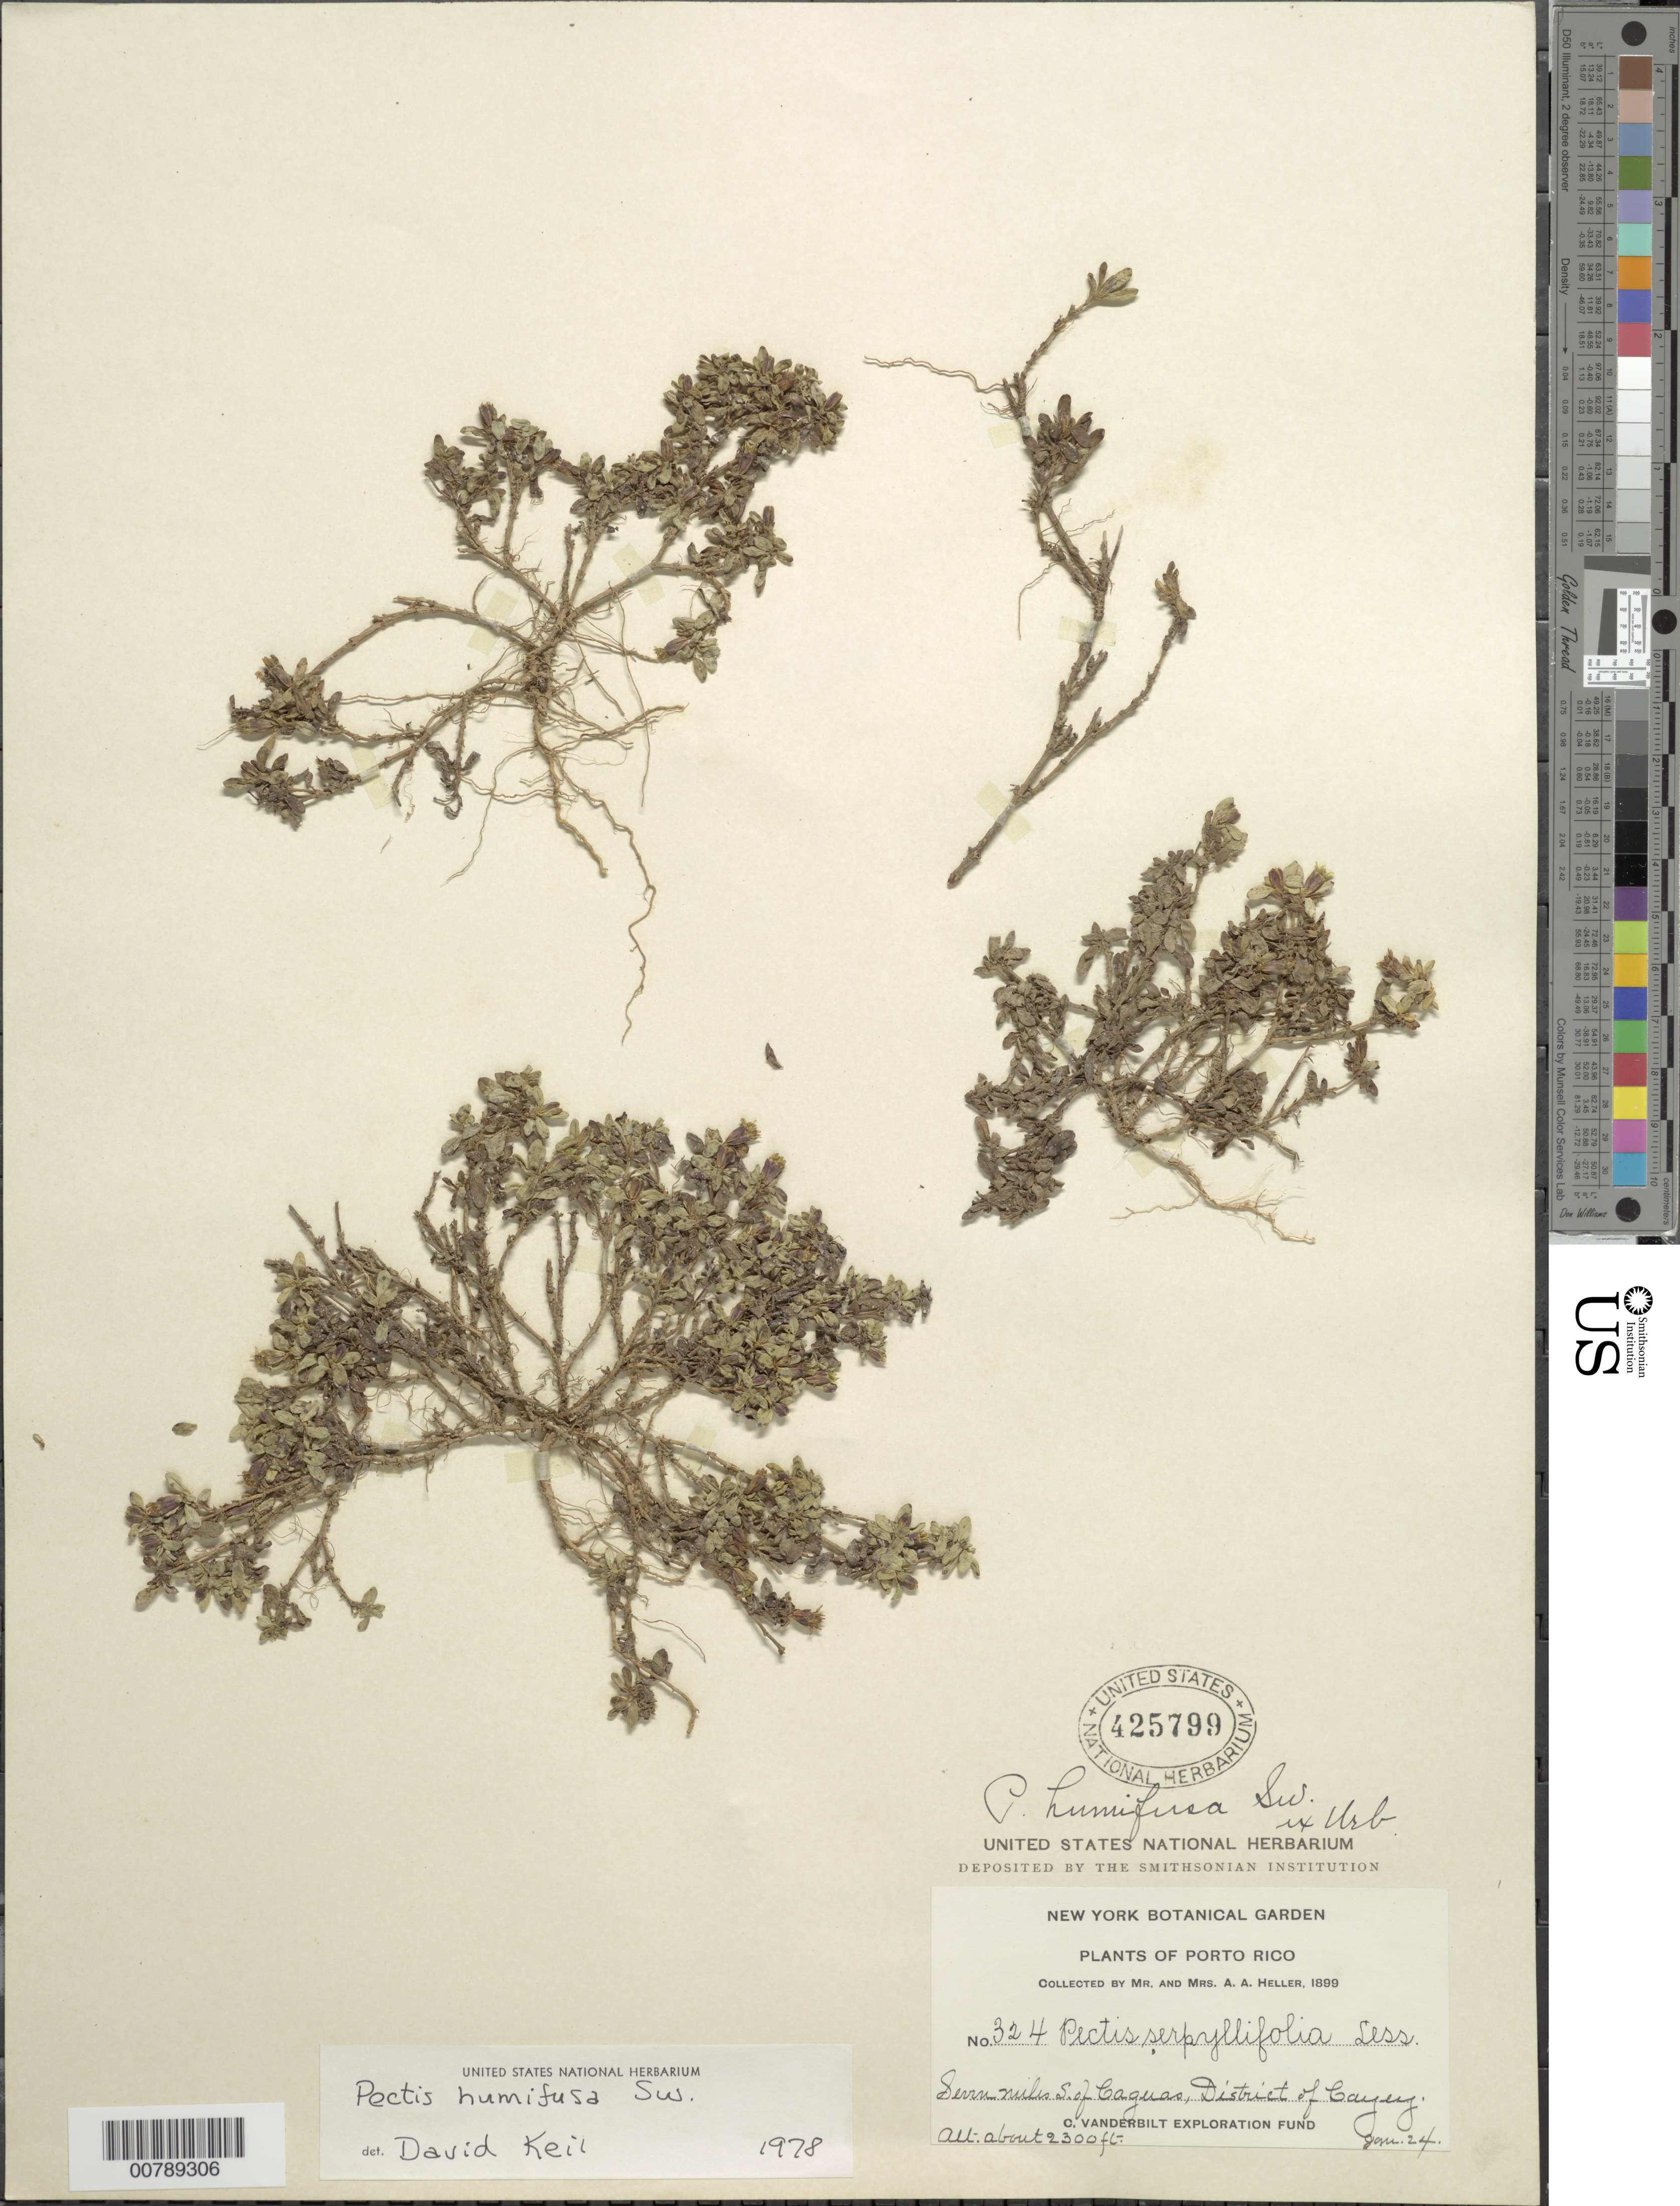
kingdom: Plantae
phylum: Tracheophyta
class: Magnoliopsida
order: Asterales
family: Asteraceae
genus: Pectis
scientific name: Pectis humifusa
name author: Sw.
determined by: Keil, D. J.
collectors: A. A. Heller & E. G. Heller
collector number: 324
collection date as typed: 24 Jan 1899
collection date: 1899-01-24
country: Puerto Rico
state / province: Caguas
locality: Seven miles S of Caguas, District of Cayey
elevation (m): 701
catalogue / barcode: US 425799-2